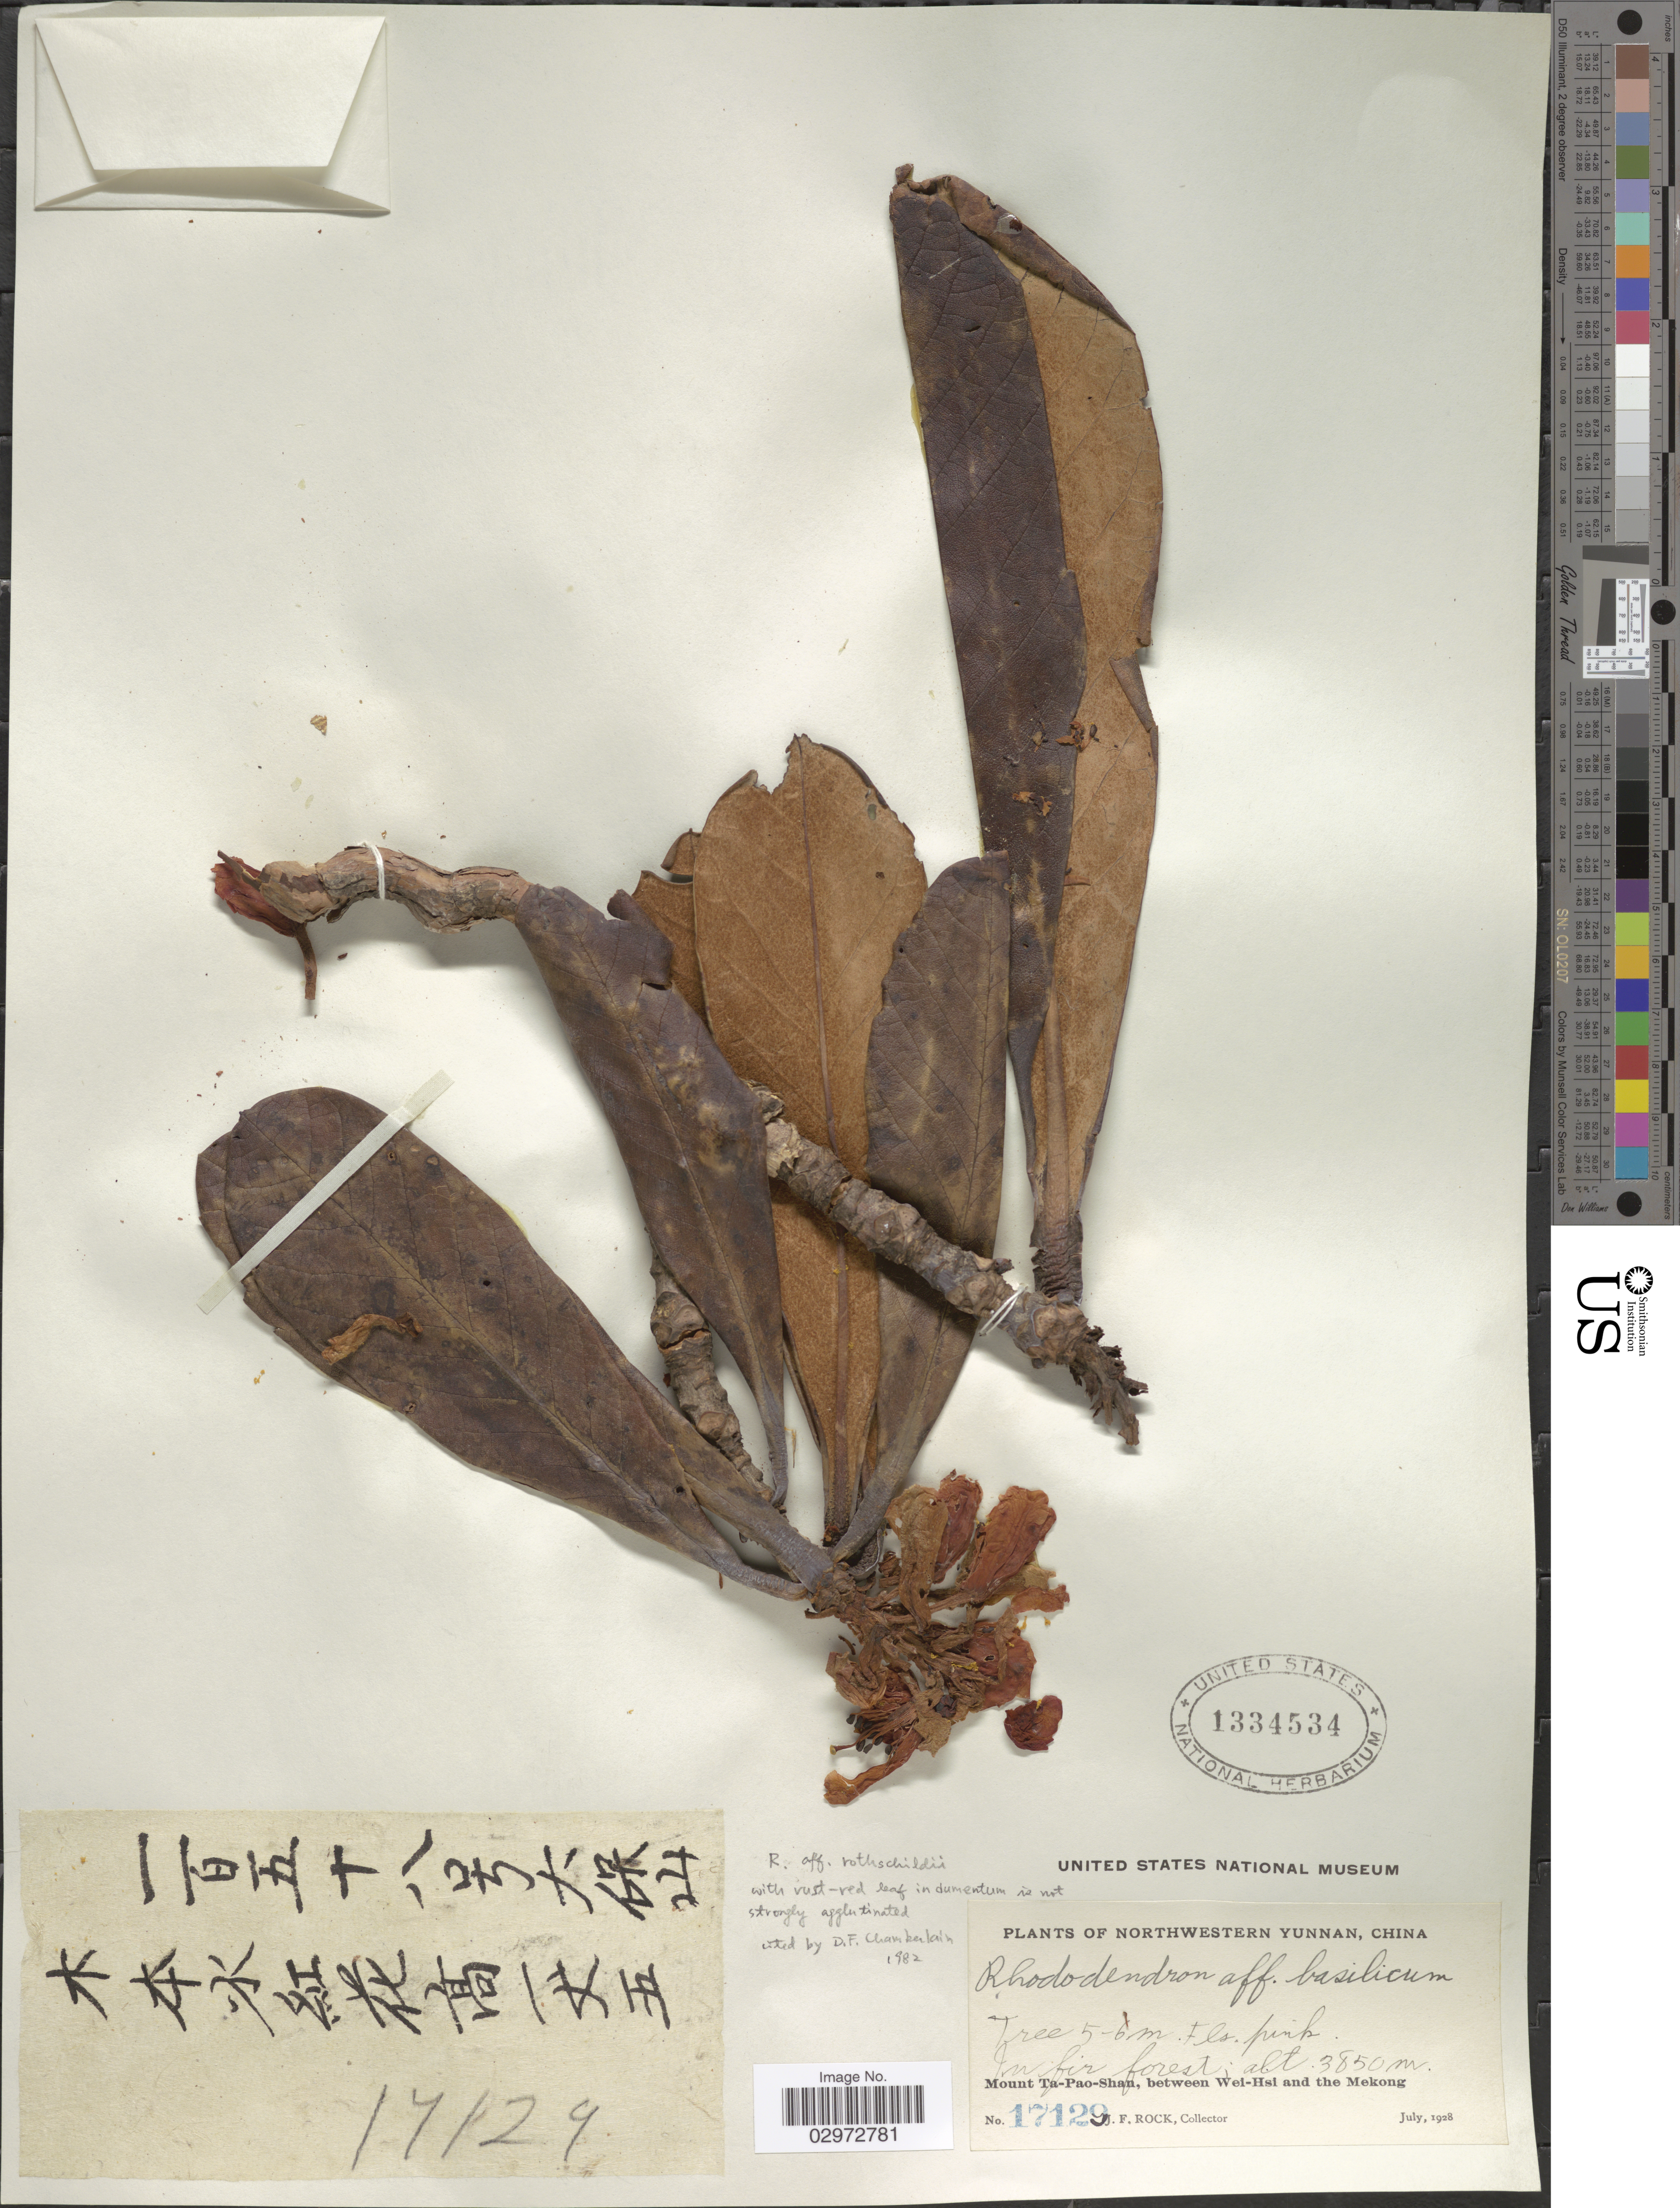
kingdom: Plantae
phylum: Tracheophyta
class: Magnoliopsida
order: Ericales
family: Ericaceae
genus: Rhododendron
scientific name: Rhododendron rothschildii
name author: Davidian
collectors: J. Rock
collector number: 17129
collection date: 1928-07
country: China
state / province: Yunnan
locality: Northwestern Yunnan. Mount Ta-Pao-Shan, between Wei-Hsi and the Mekong.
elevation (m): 3850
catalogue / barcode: US 1334534